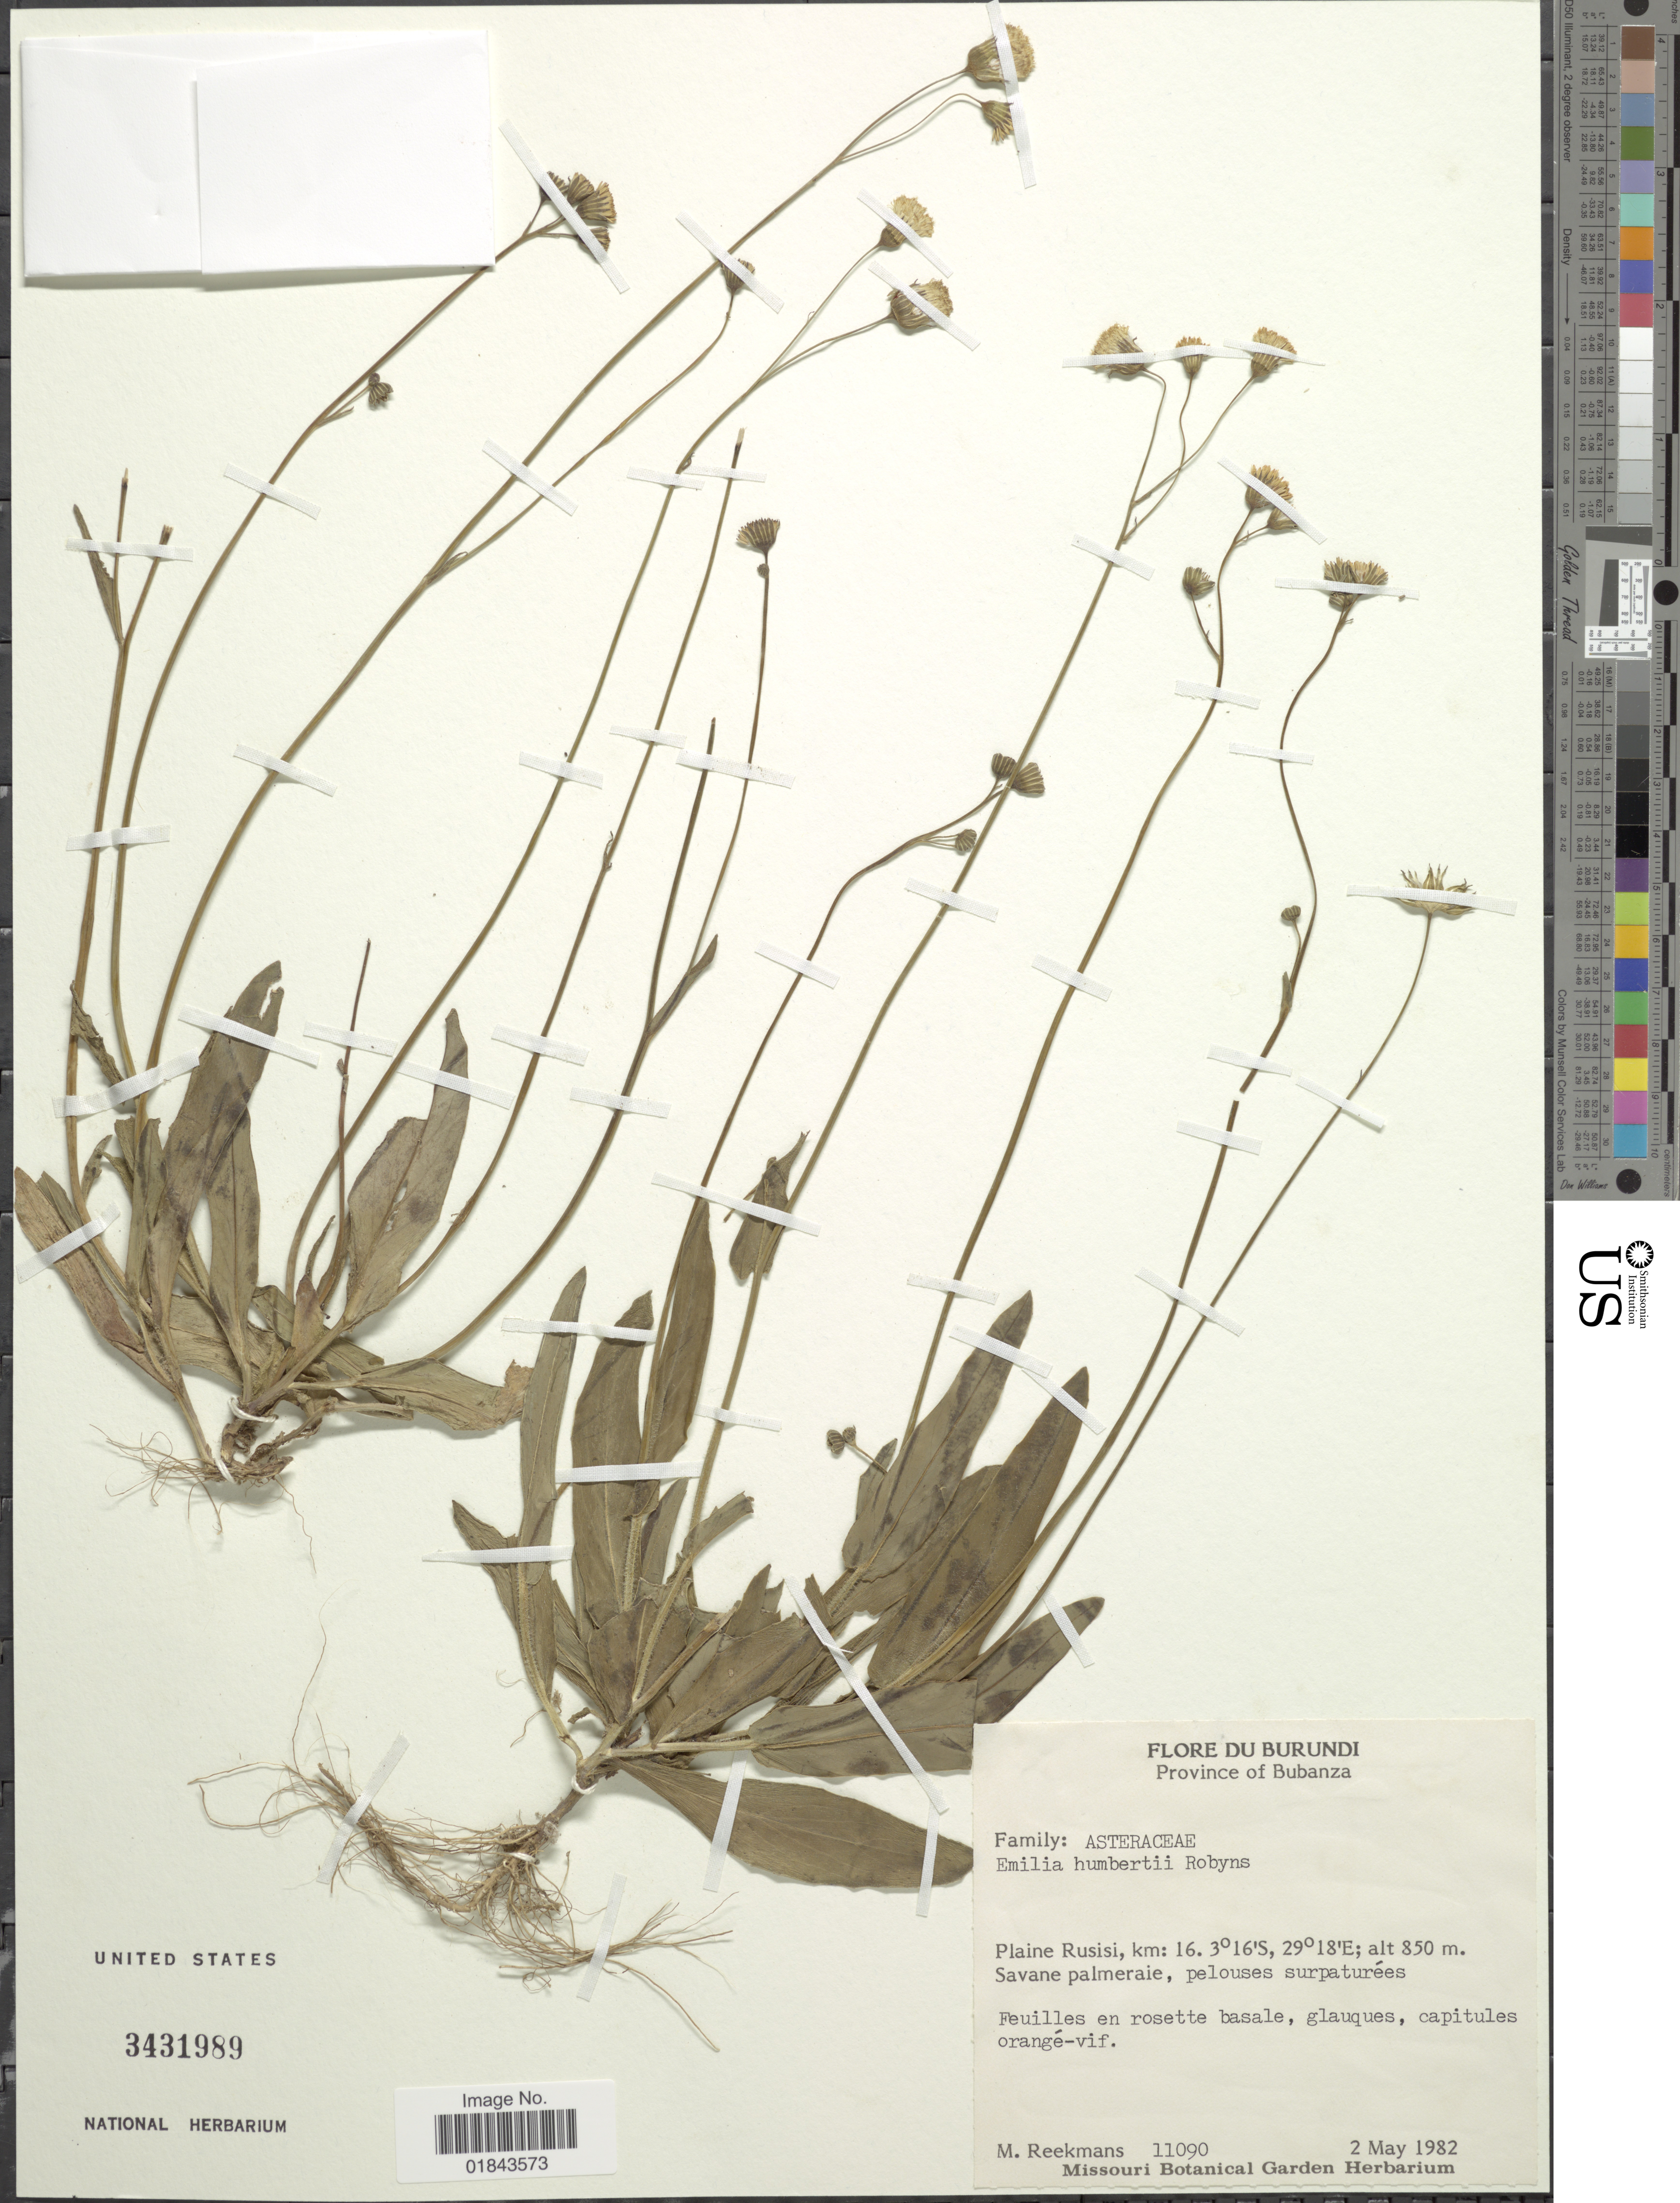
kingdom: Plantae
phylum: Tracheophyta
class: Magnoliopsida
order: Asterales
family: Asteraceae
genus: Emilia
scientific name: Emilia humbertii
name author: Robyns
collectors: M. Reekmans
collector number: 11090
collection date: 1982-01-02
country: Burundi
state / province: Bubanza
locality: Province of Bubanza, Plaine Rusisi, Km: 16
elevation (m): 850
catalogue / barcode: US 3431989